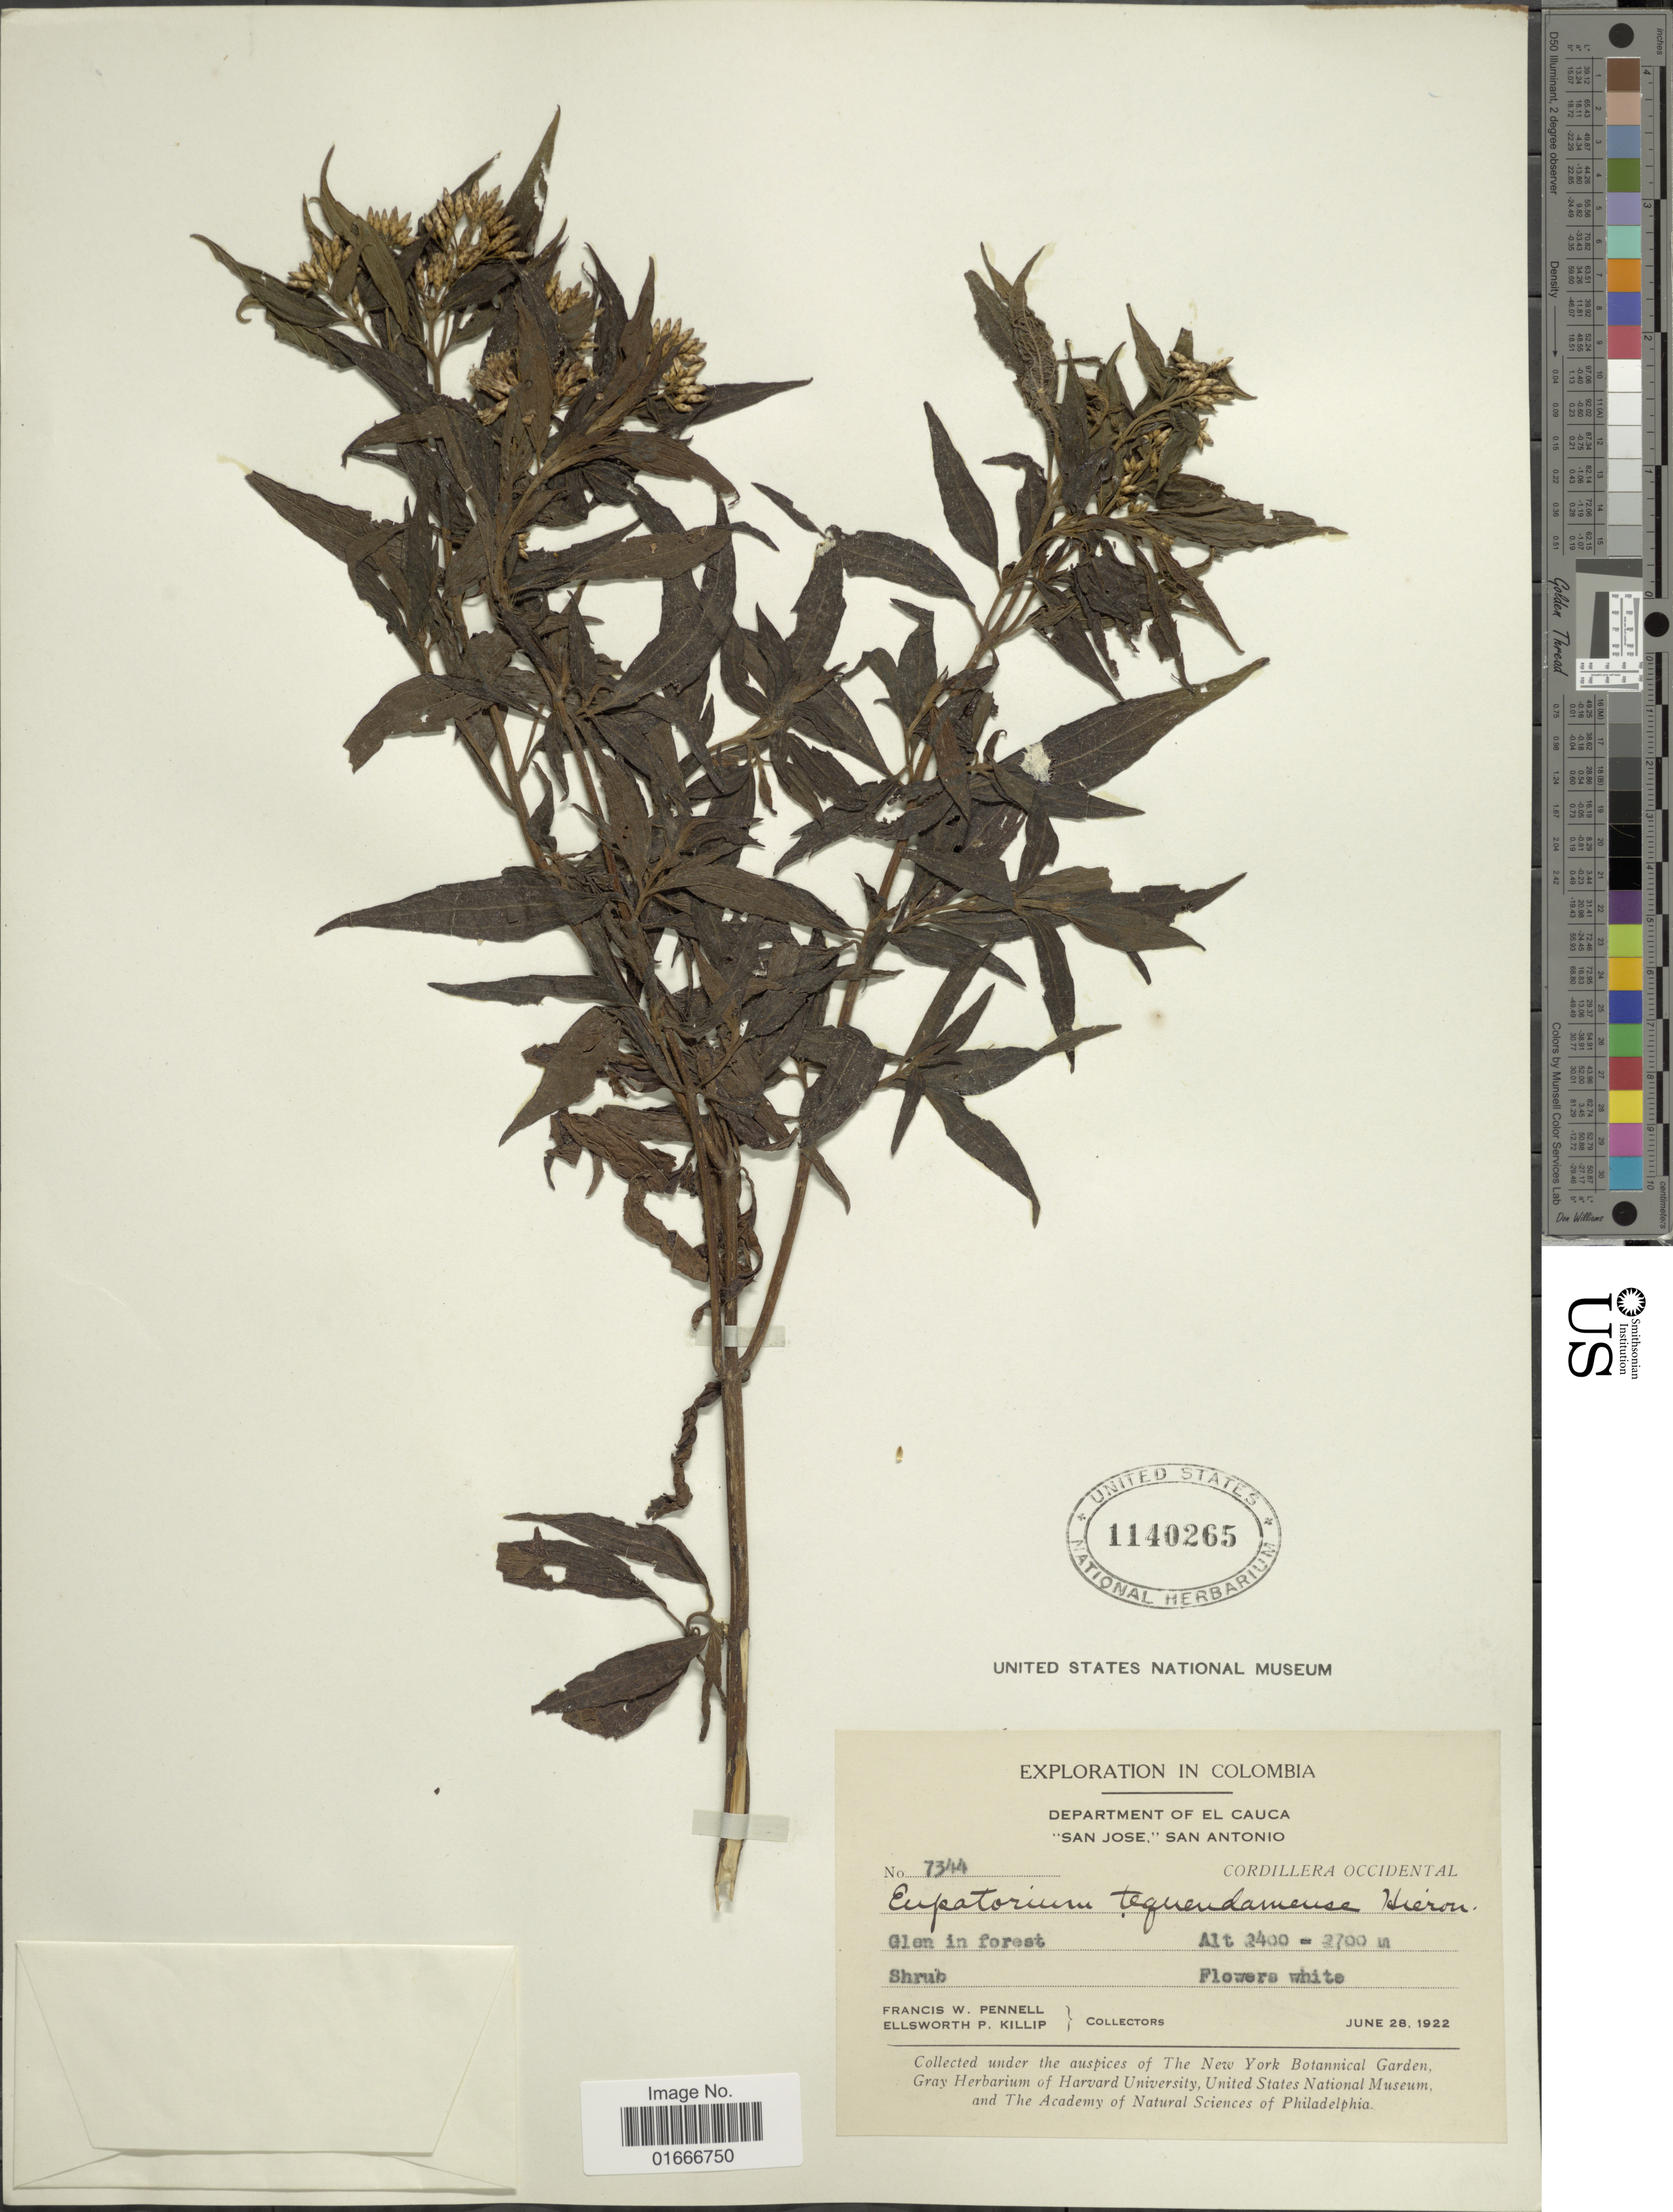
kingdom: Plantae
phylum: Tracheophyta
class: Magnoliopsida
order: Asterales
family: Asteraceae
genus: Chromolaena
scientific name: Chromolaena subscandens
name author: (Hieron.) R.M. King & H. Rob.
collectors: F. W. Pennell & E. P. Killip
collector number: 7344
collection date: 1922-06-28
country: Colombia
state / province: Cauca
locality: San Jose, San Antonio, Cordillera Occidental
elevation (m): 2400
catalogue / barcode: US 1140265